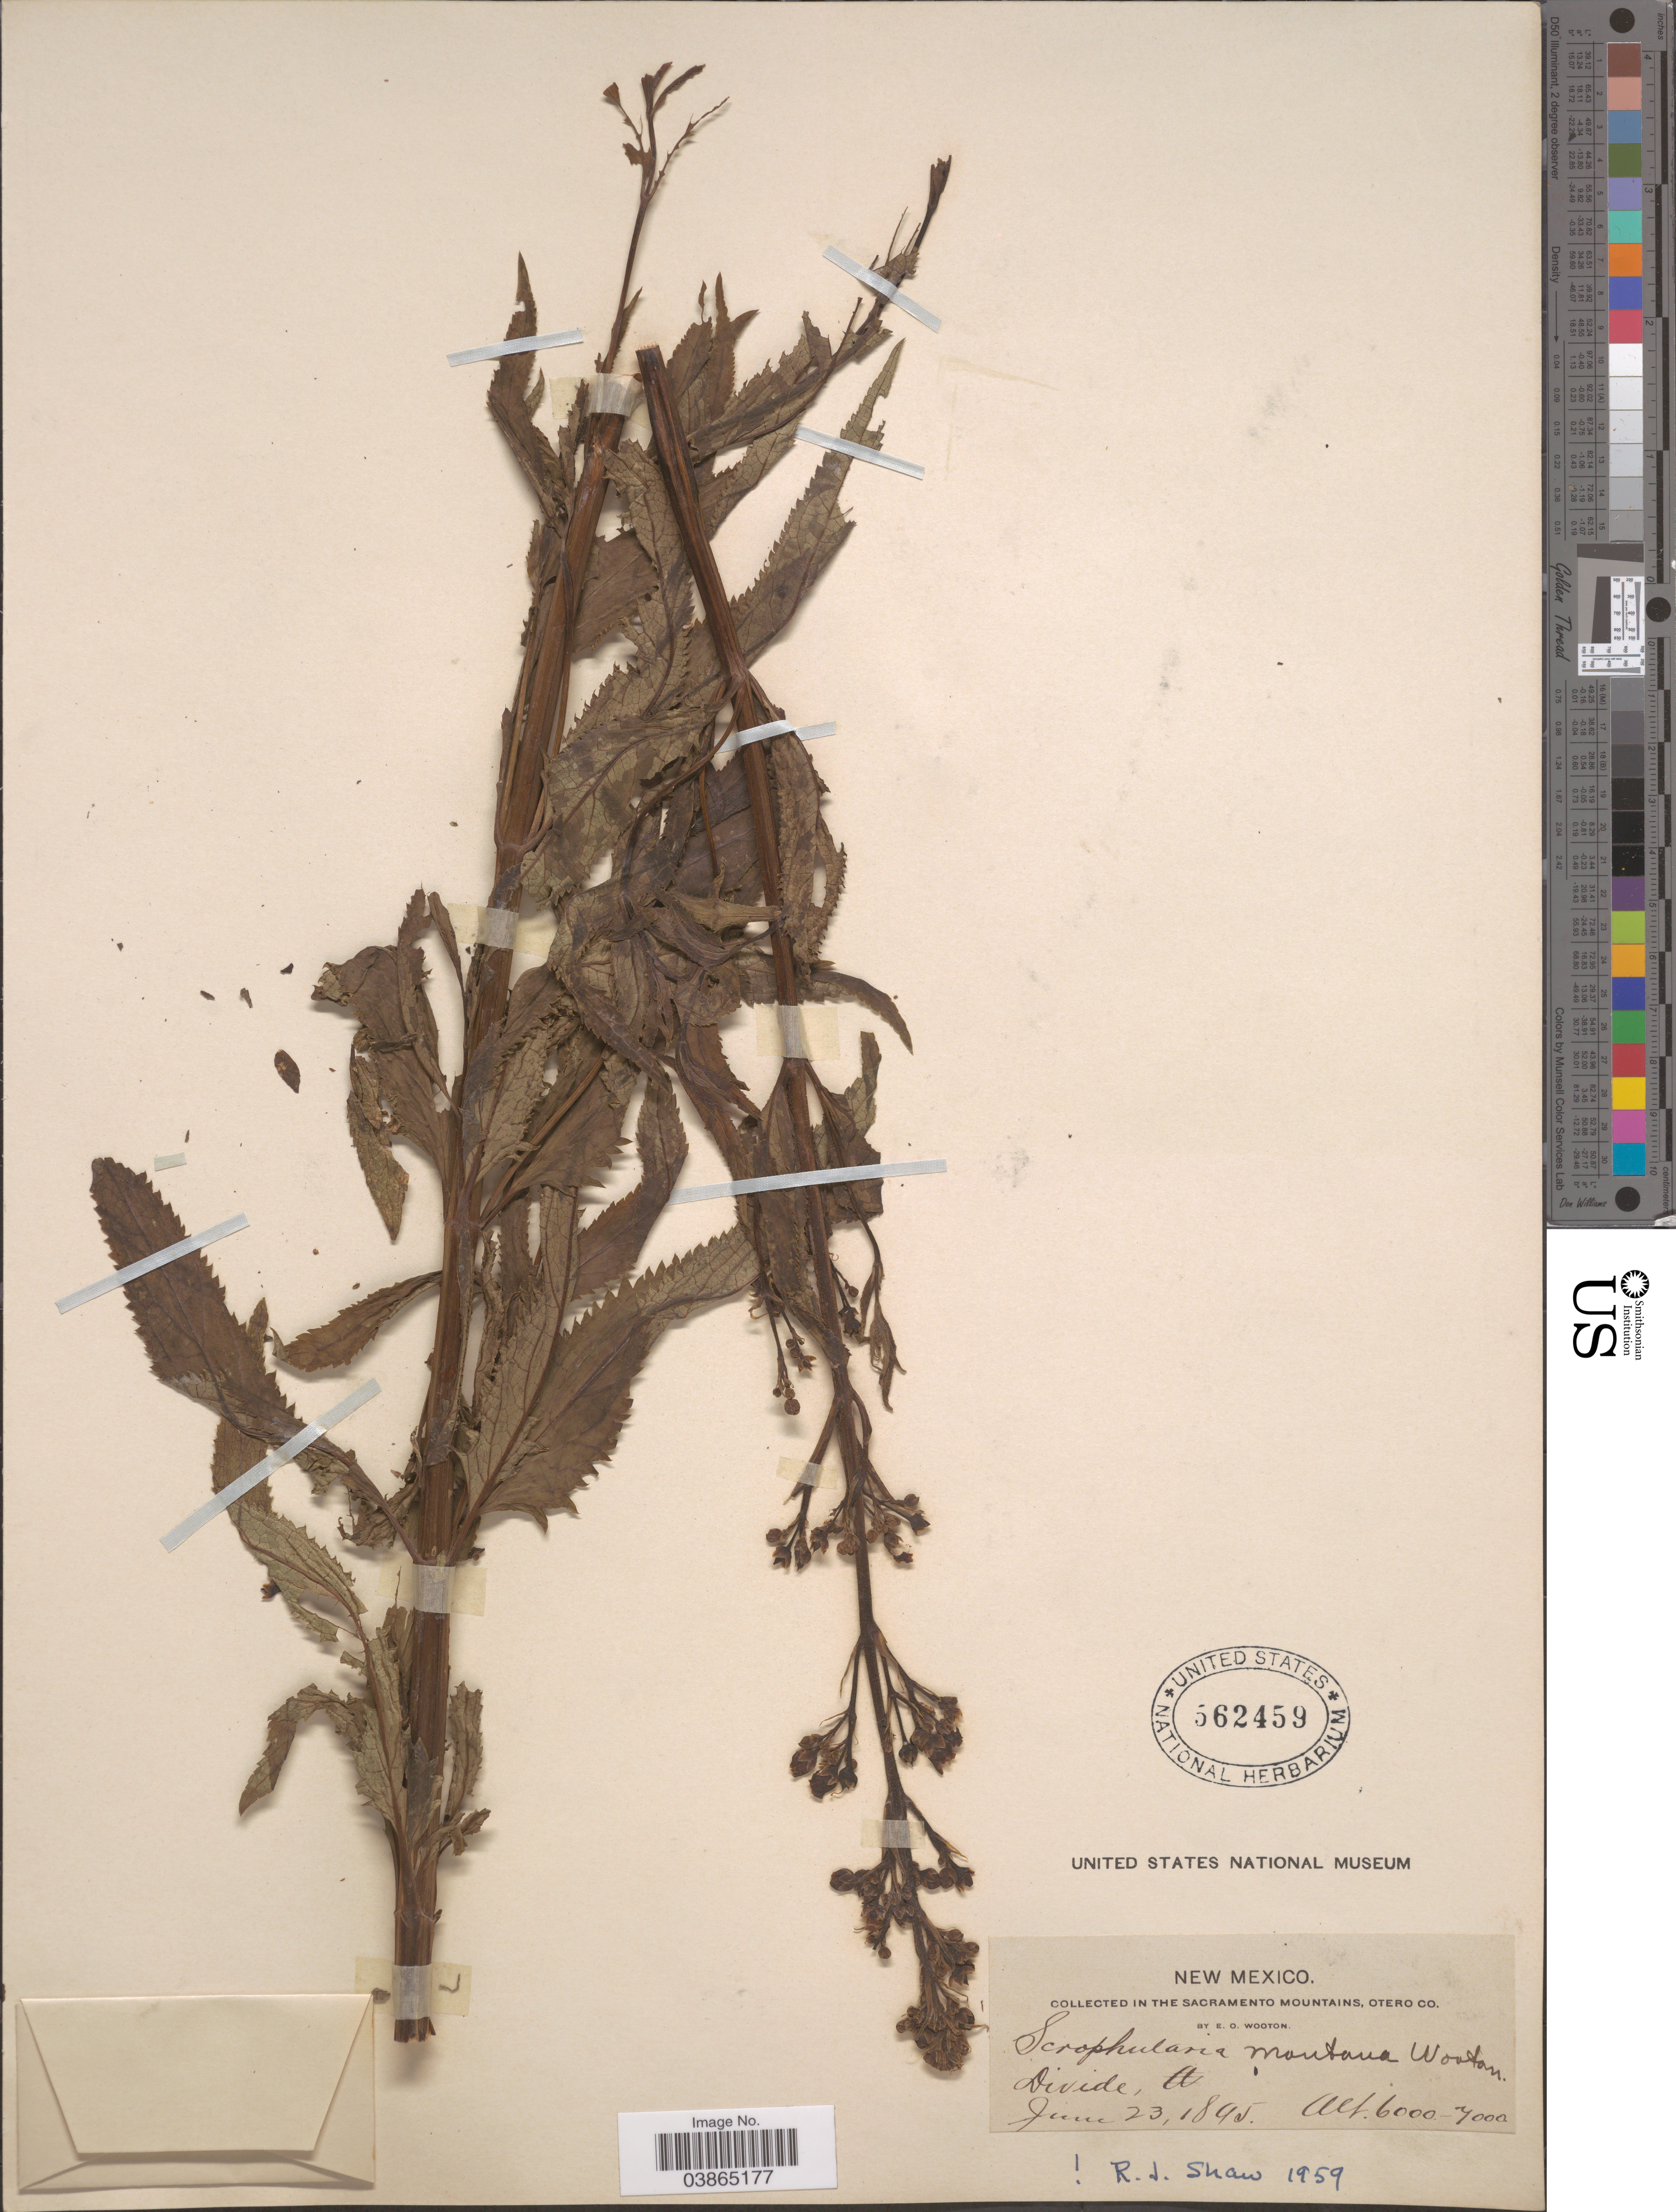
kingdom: Plantae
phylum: Tracheophyta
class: Magnoliopsida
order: Lamiales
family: Scrophulariaceae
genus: Scrophularia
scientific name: Scrophularia montana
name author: Wooton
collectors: E. O. Wooton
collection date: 1895-06-23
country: United States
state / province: New Mexico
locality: In the Sacramento Mountains, Otero Co. Divide.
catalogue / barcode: US 562459